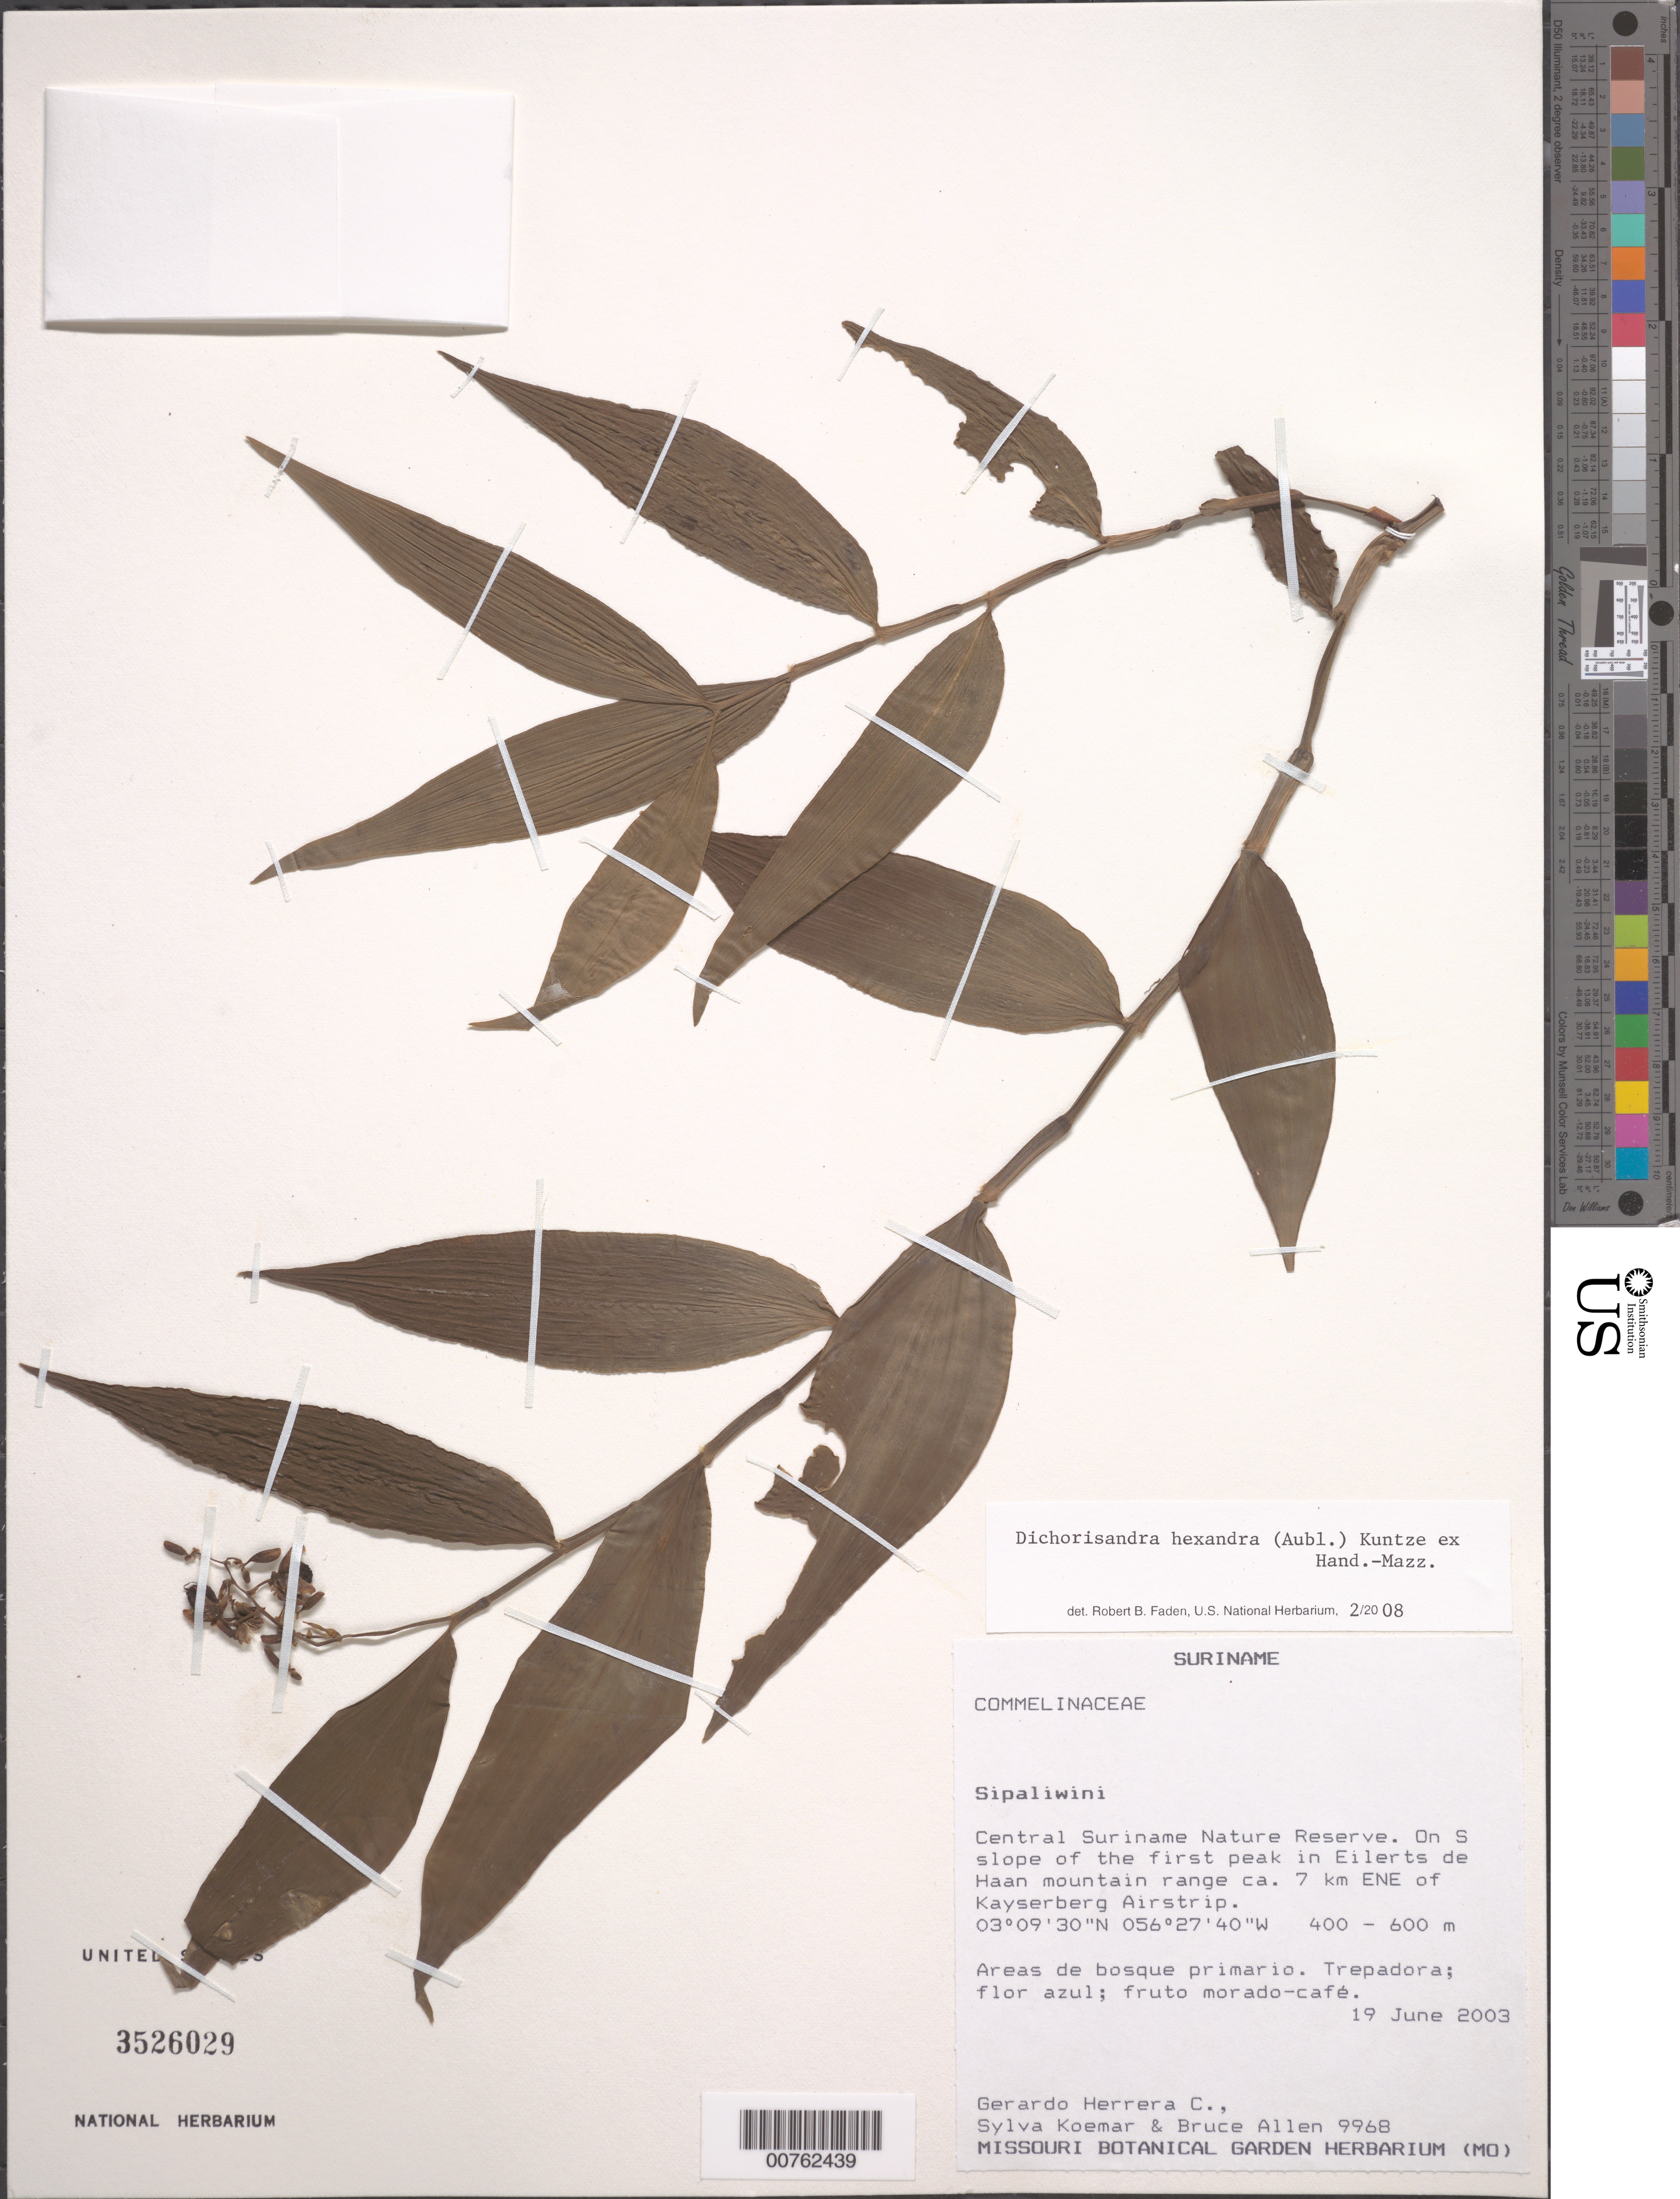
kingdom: Plantae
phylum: Tracheophyta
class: Liliopsida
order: Commelinales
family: Commelinaceae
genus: Dichorisandra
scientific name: Dichorisandra hexandra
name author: (Aubl.) Standl.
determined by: Faden, Robert B., (US), Smithsonian Institution - National Museum of Natural History (UNITED STATES)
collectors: G. Herrera Ch. et al.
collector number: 9968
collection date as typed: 19 Jun 2003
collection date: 2003-06-19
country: Suriname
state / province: Sipaliwini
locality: Central Suriname Nature Reserve. On S slope of the first peak in Eilerts de Haan mountain range ca. 7 km ENE of Kayserberg Airstrip.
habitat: Areas de bosque primario.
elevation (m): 400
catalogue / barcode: US 3526029